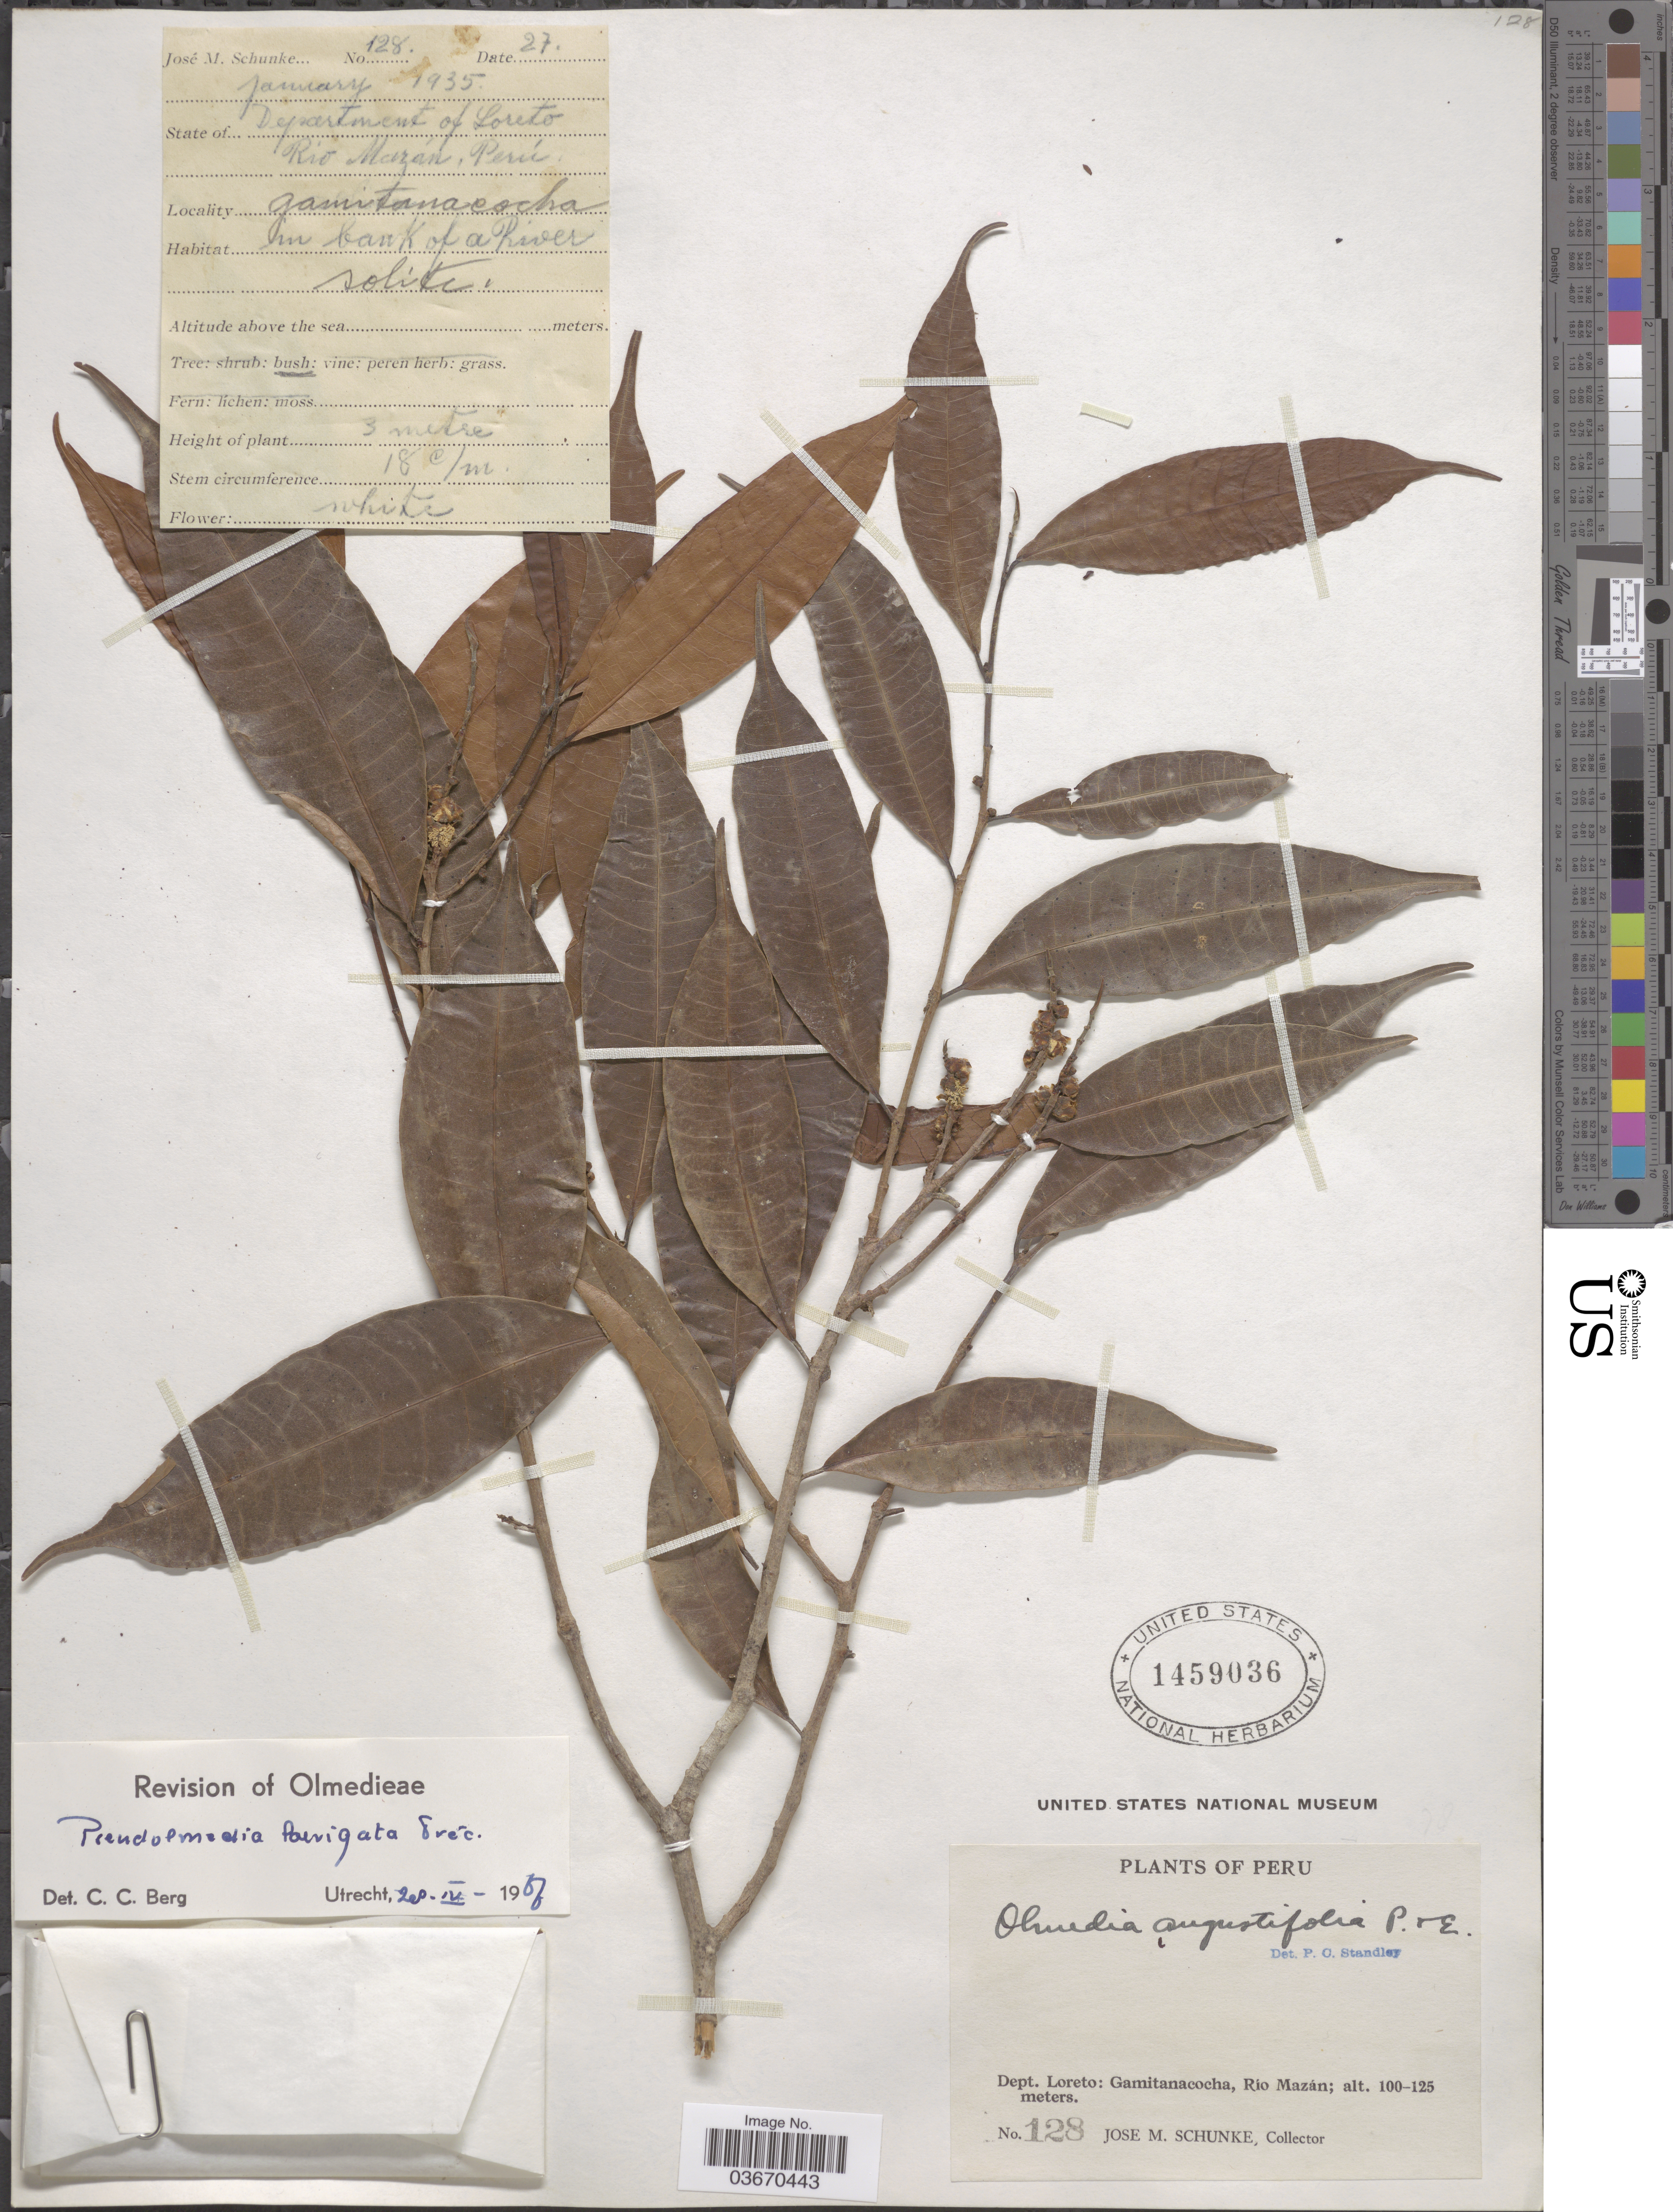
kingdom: Plantae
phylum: Tracheophyta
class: Magnoliopsida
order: Rosales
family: Moraceae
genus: Pseudolmedia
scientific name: Pseudolmedia laevigata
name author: Trécul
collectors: J. M. Schunke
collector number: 128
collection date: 1935-01-27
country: Peru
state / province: Loreto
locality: Departamento of Loreto: Gamitanacocha, Río Mazán.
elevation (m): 100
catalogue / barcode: US 1459036